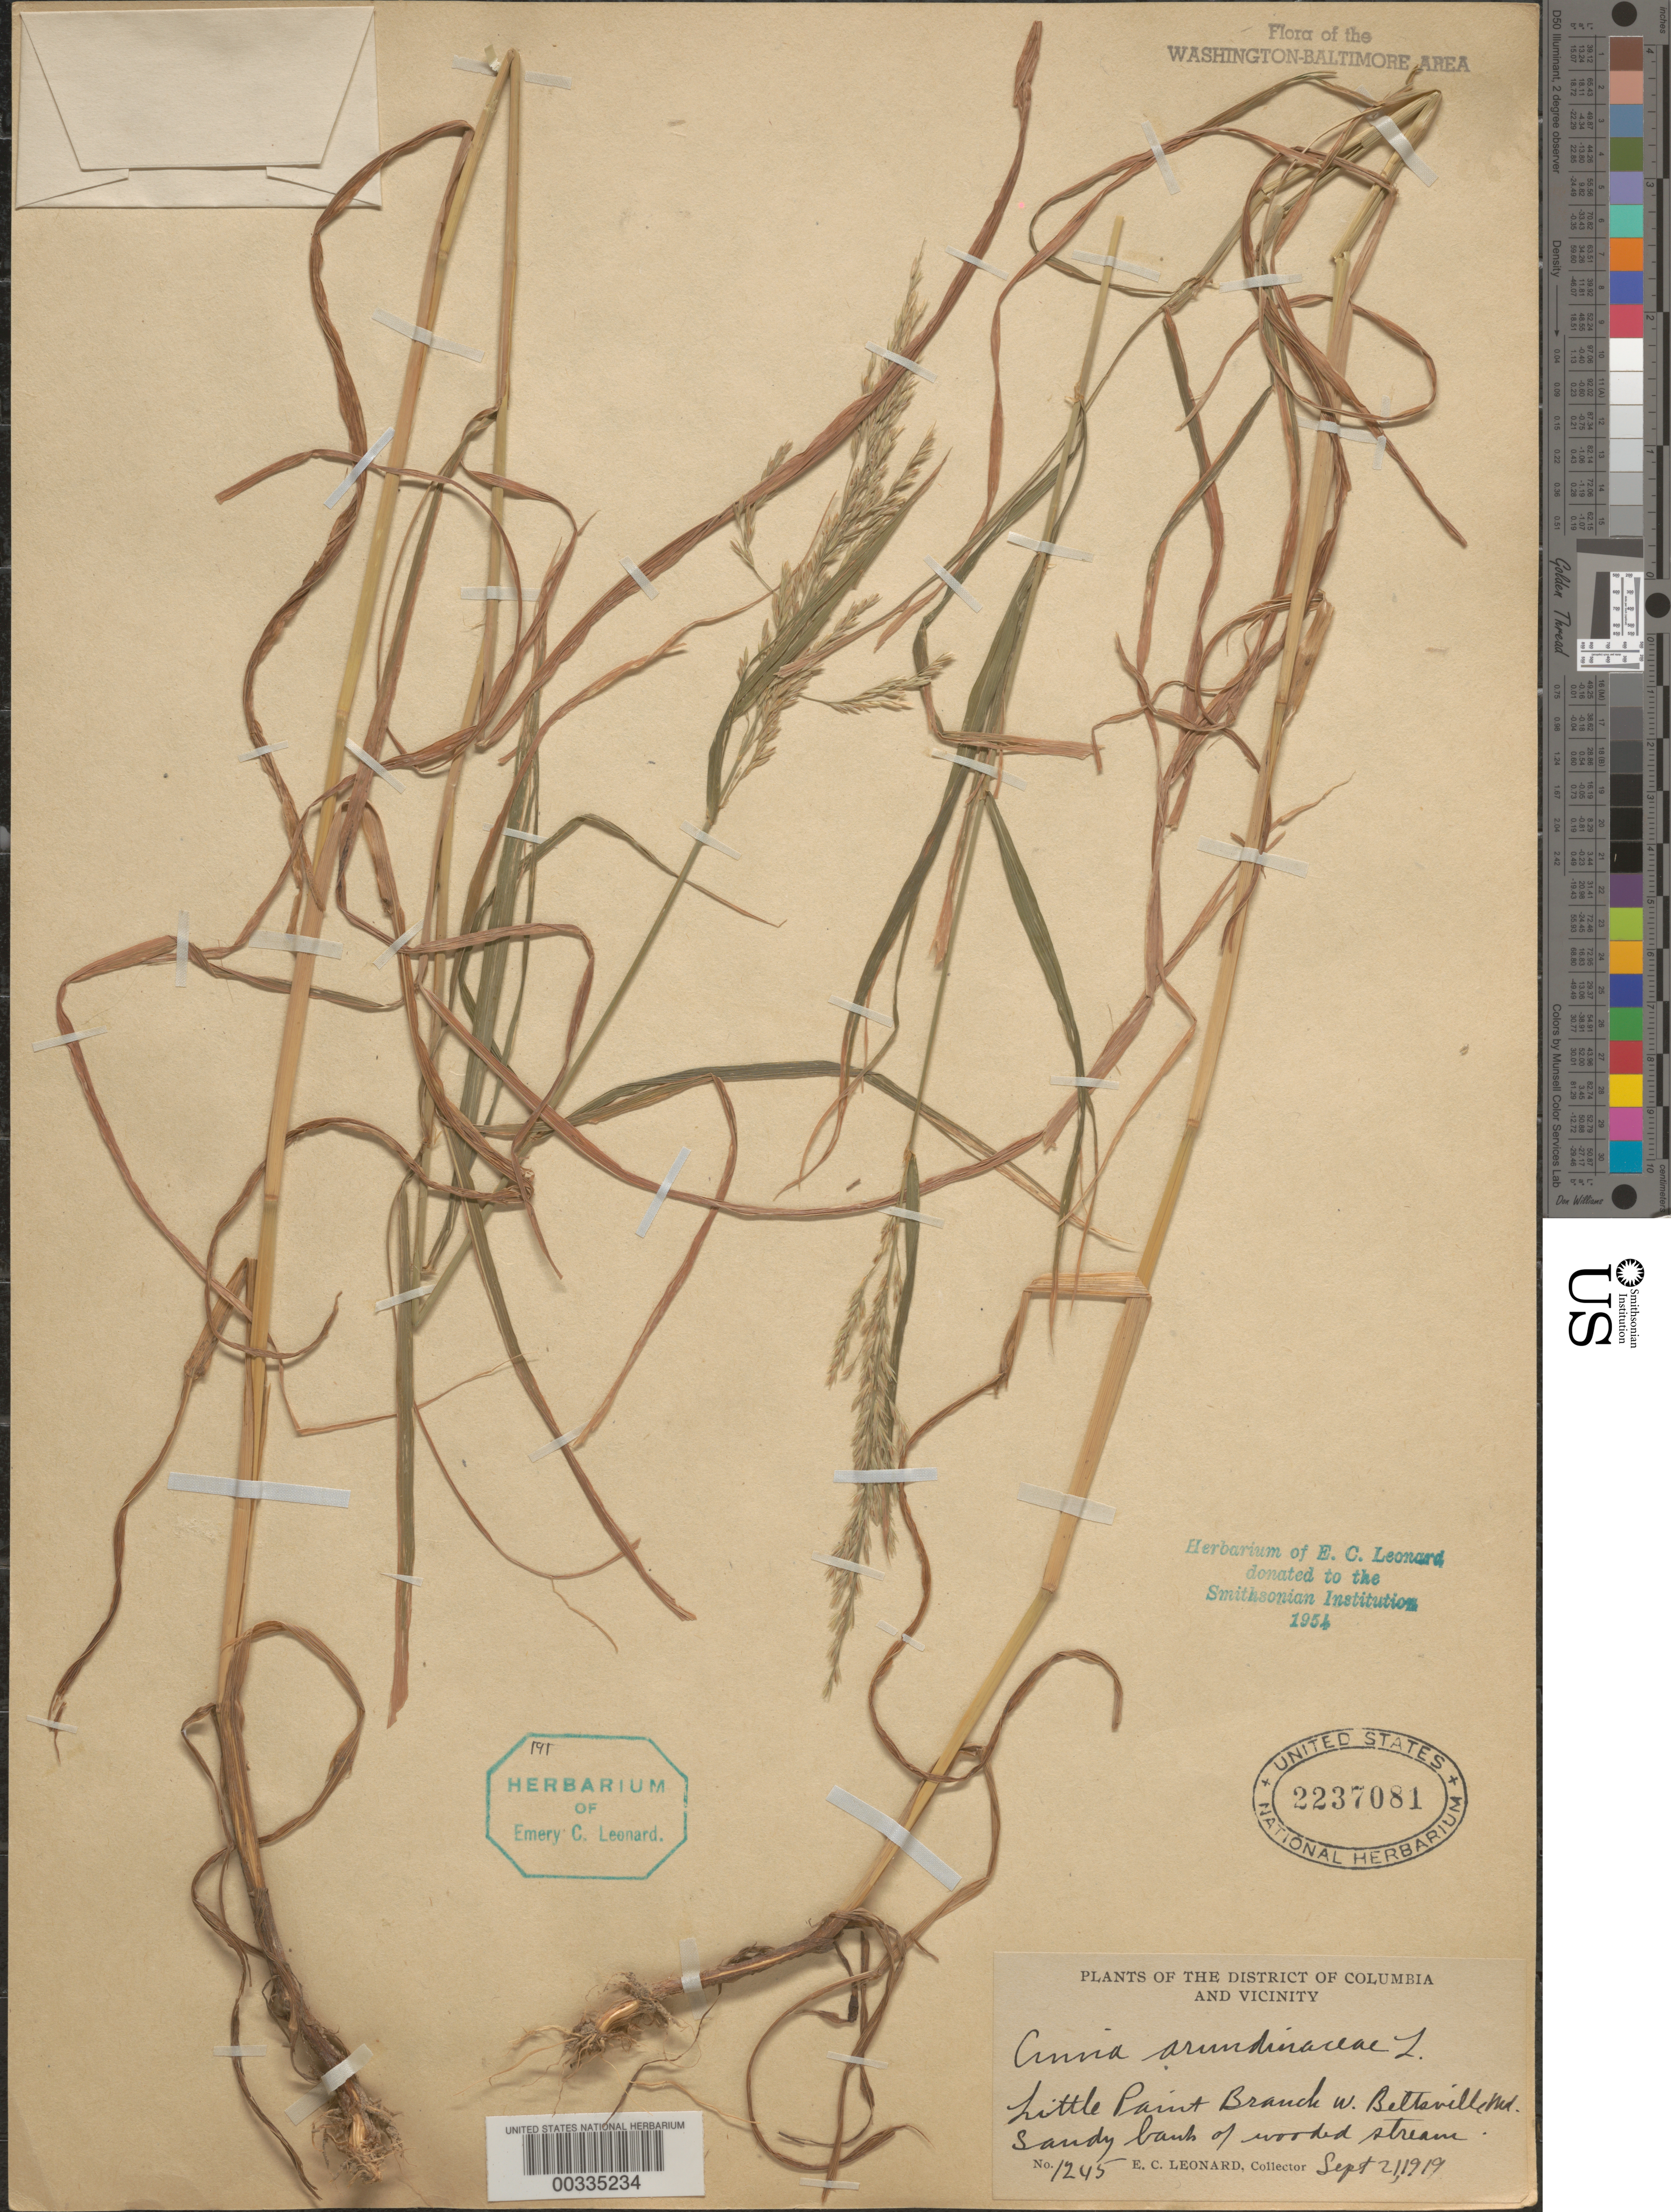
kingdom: Plantae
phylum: Tracheophyta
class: Liliopsida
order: Poales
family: Poaceae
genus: Cinna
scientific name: Cinna arundinacea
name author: L.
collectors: E. C. Leonard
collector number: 1245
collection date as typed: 02 Sep 1919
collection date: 1919-09-02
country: United States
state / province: Maryland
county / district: Prince George's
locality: Little Paint Branch, west of Beltsville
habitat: Sandy bank of wooded stream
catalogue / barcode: US 2237081